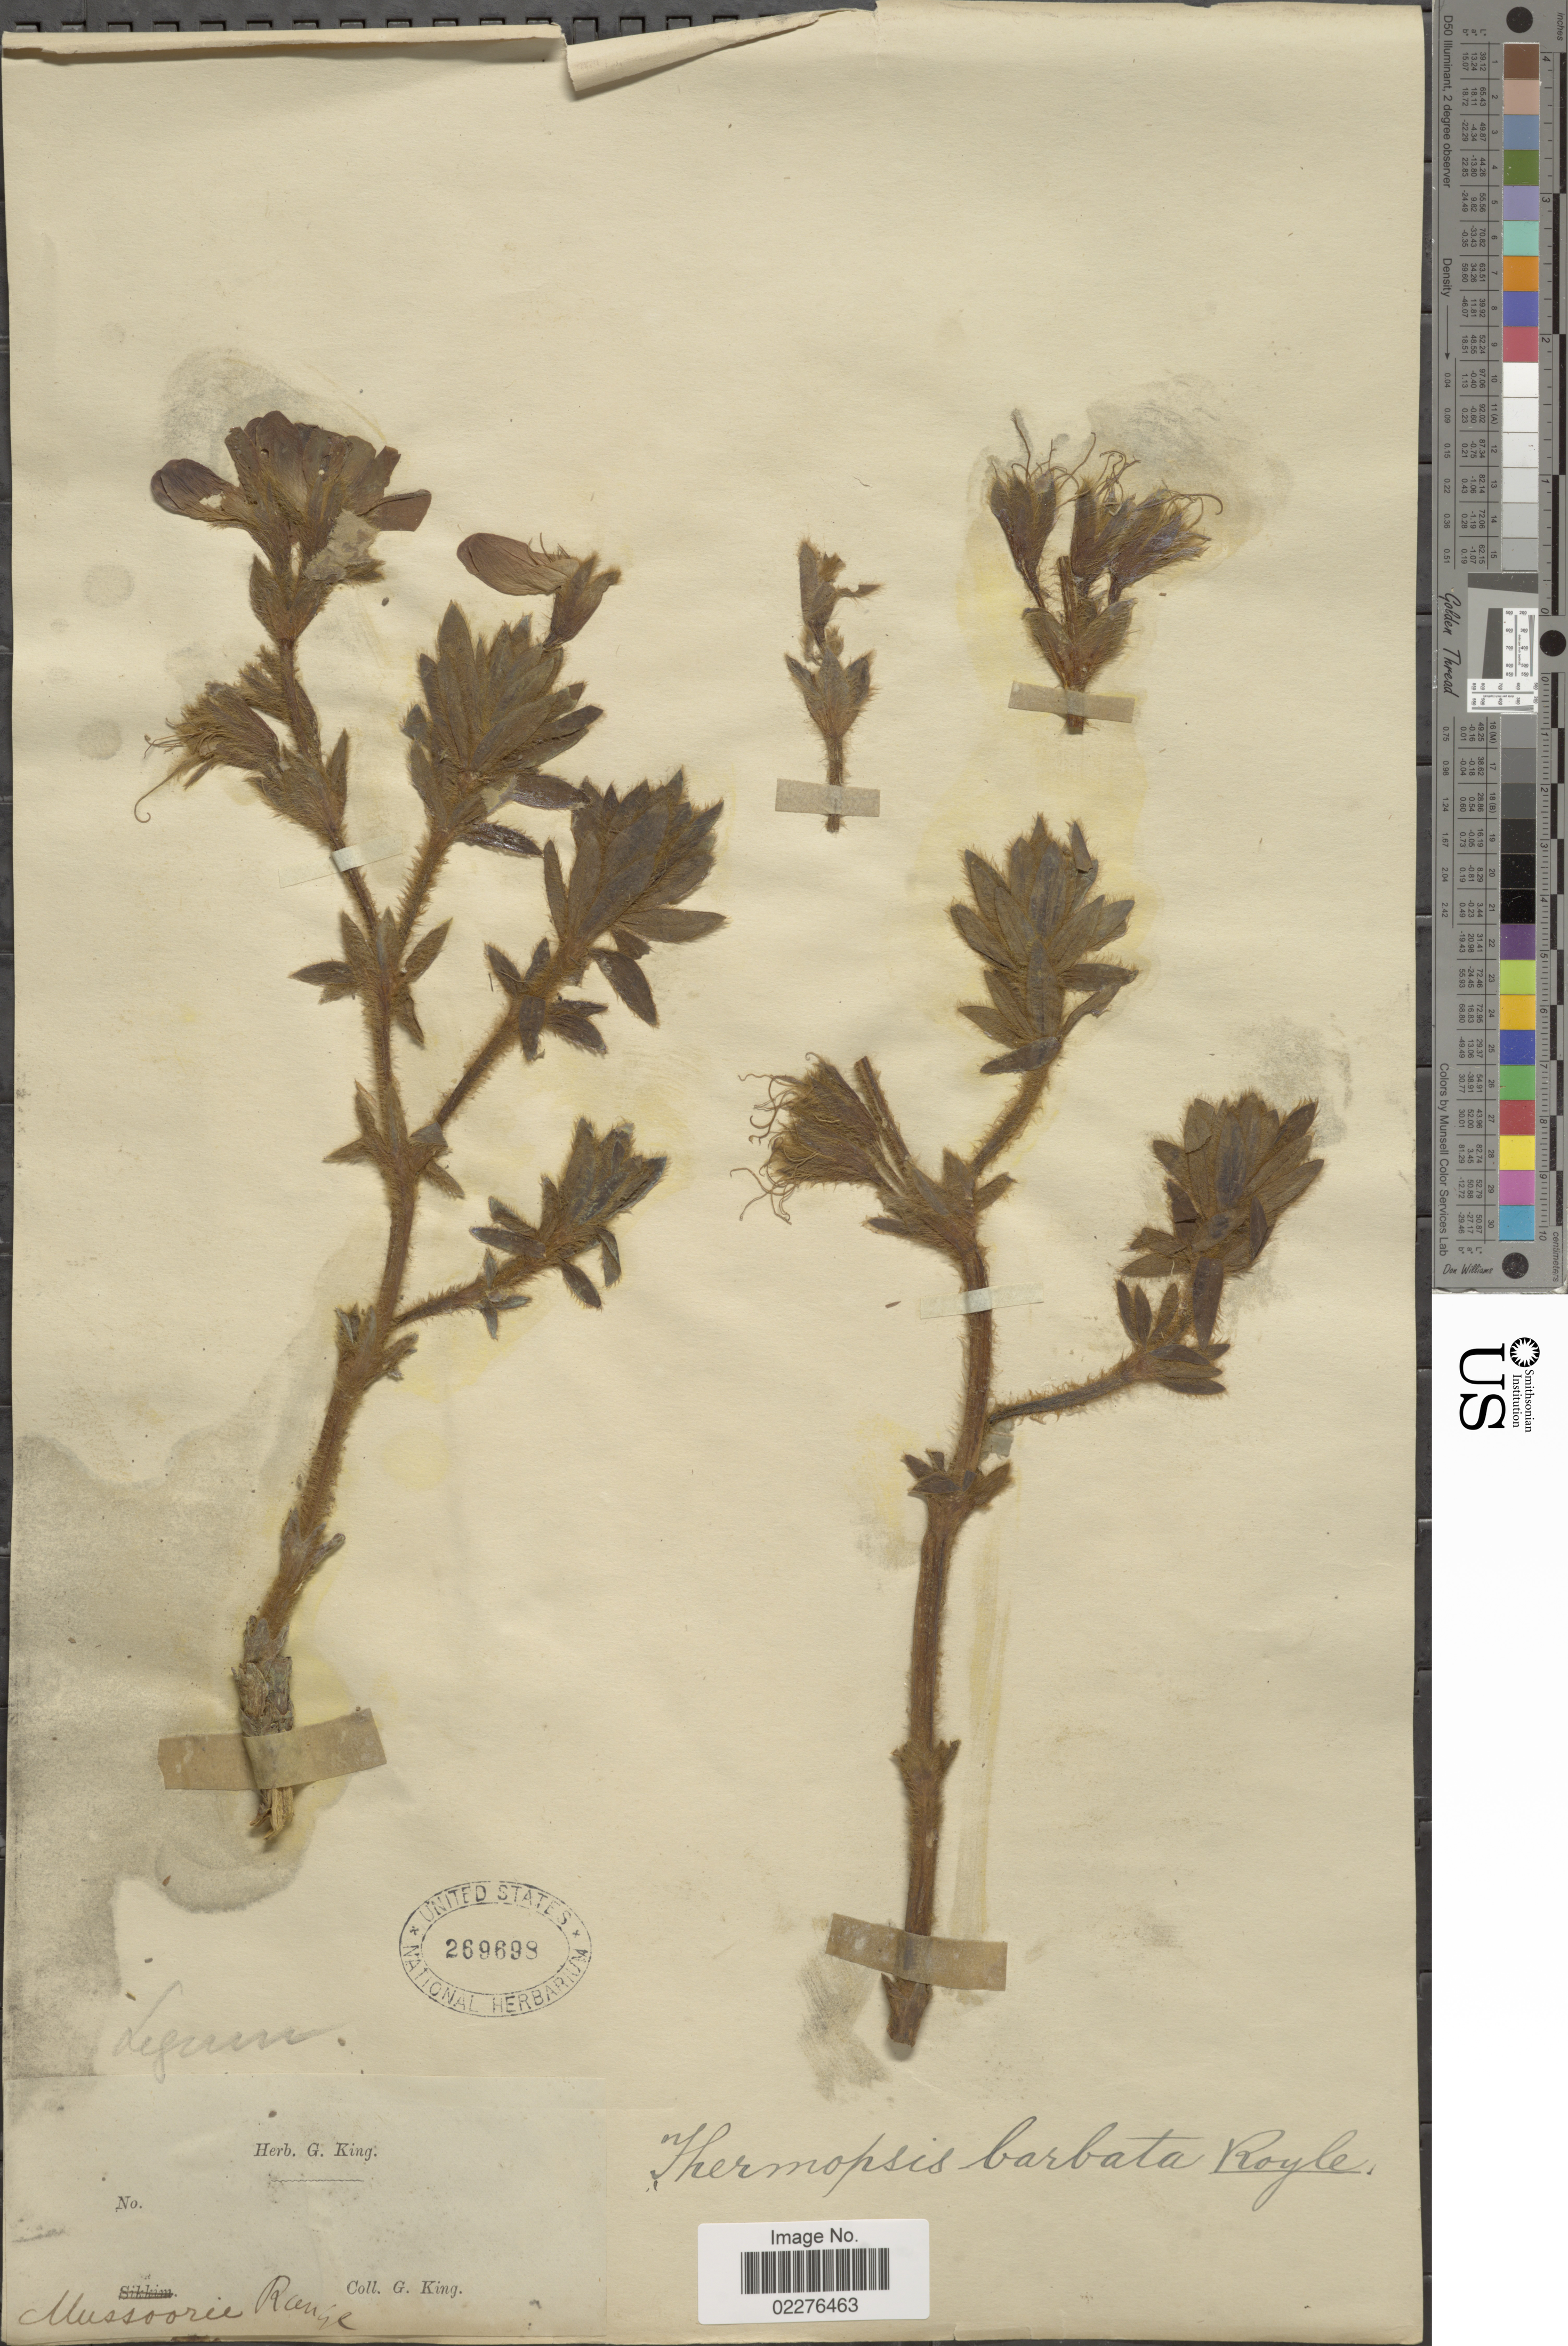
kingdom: Plantae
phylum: Tracheophyta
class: Magnoliopsida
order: Fabales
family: Fabaceae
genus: Thermopsis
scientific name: Thermopsis barbata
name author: Benth.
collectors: G. King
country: India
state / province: Uttarakhand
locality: Mussoorie Range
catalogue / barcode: US 269698